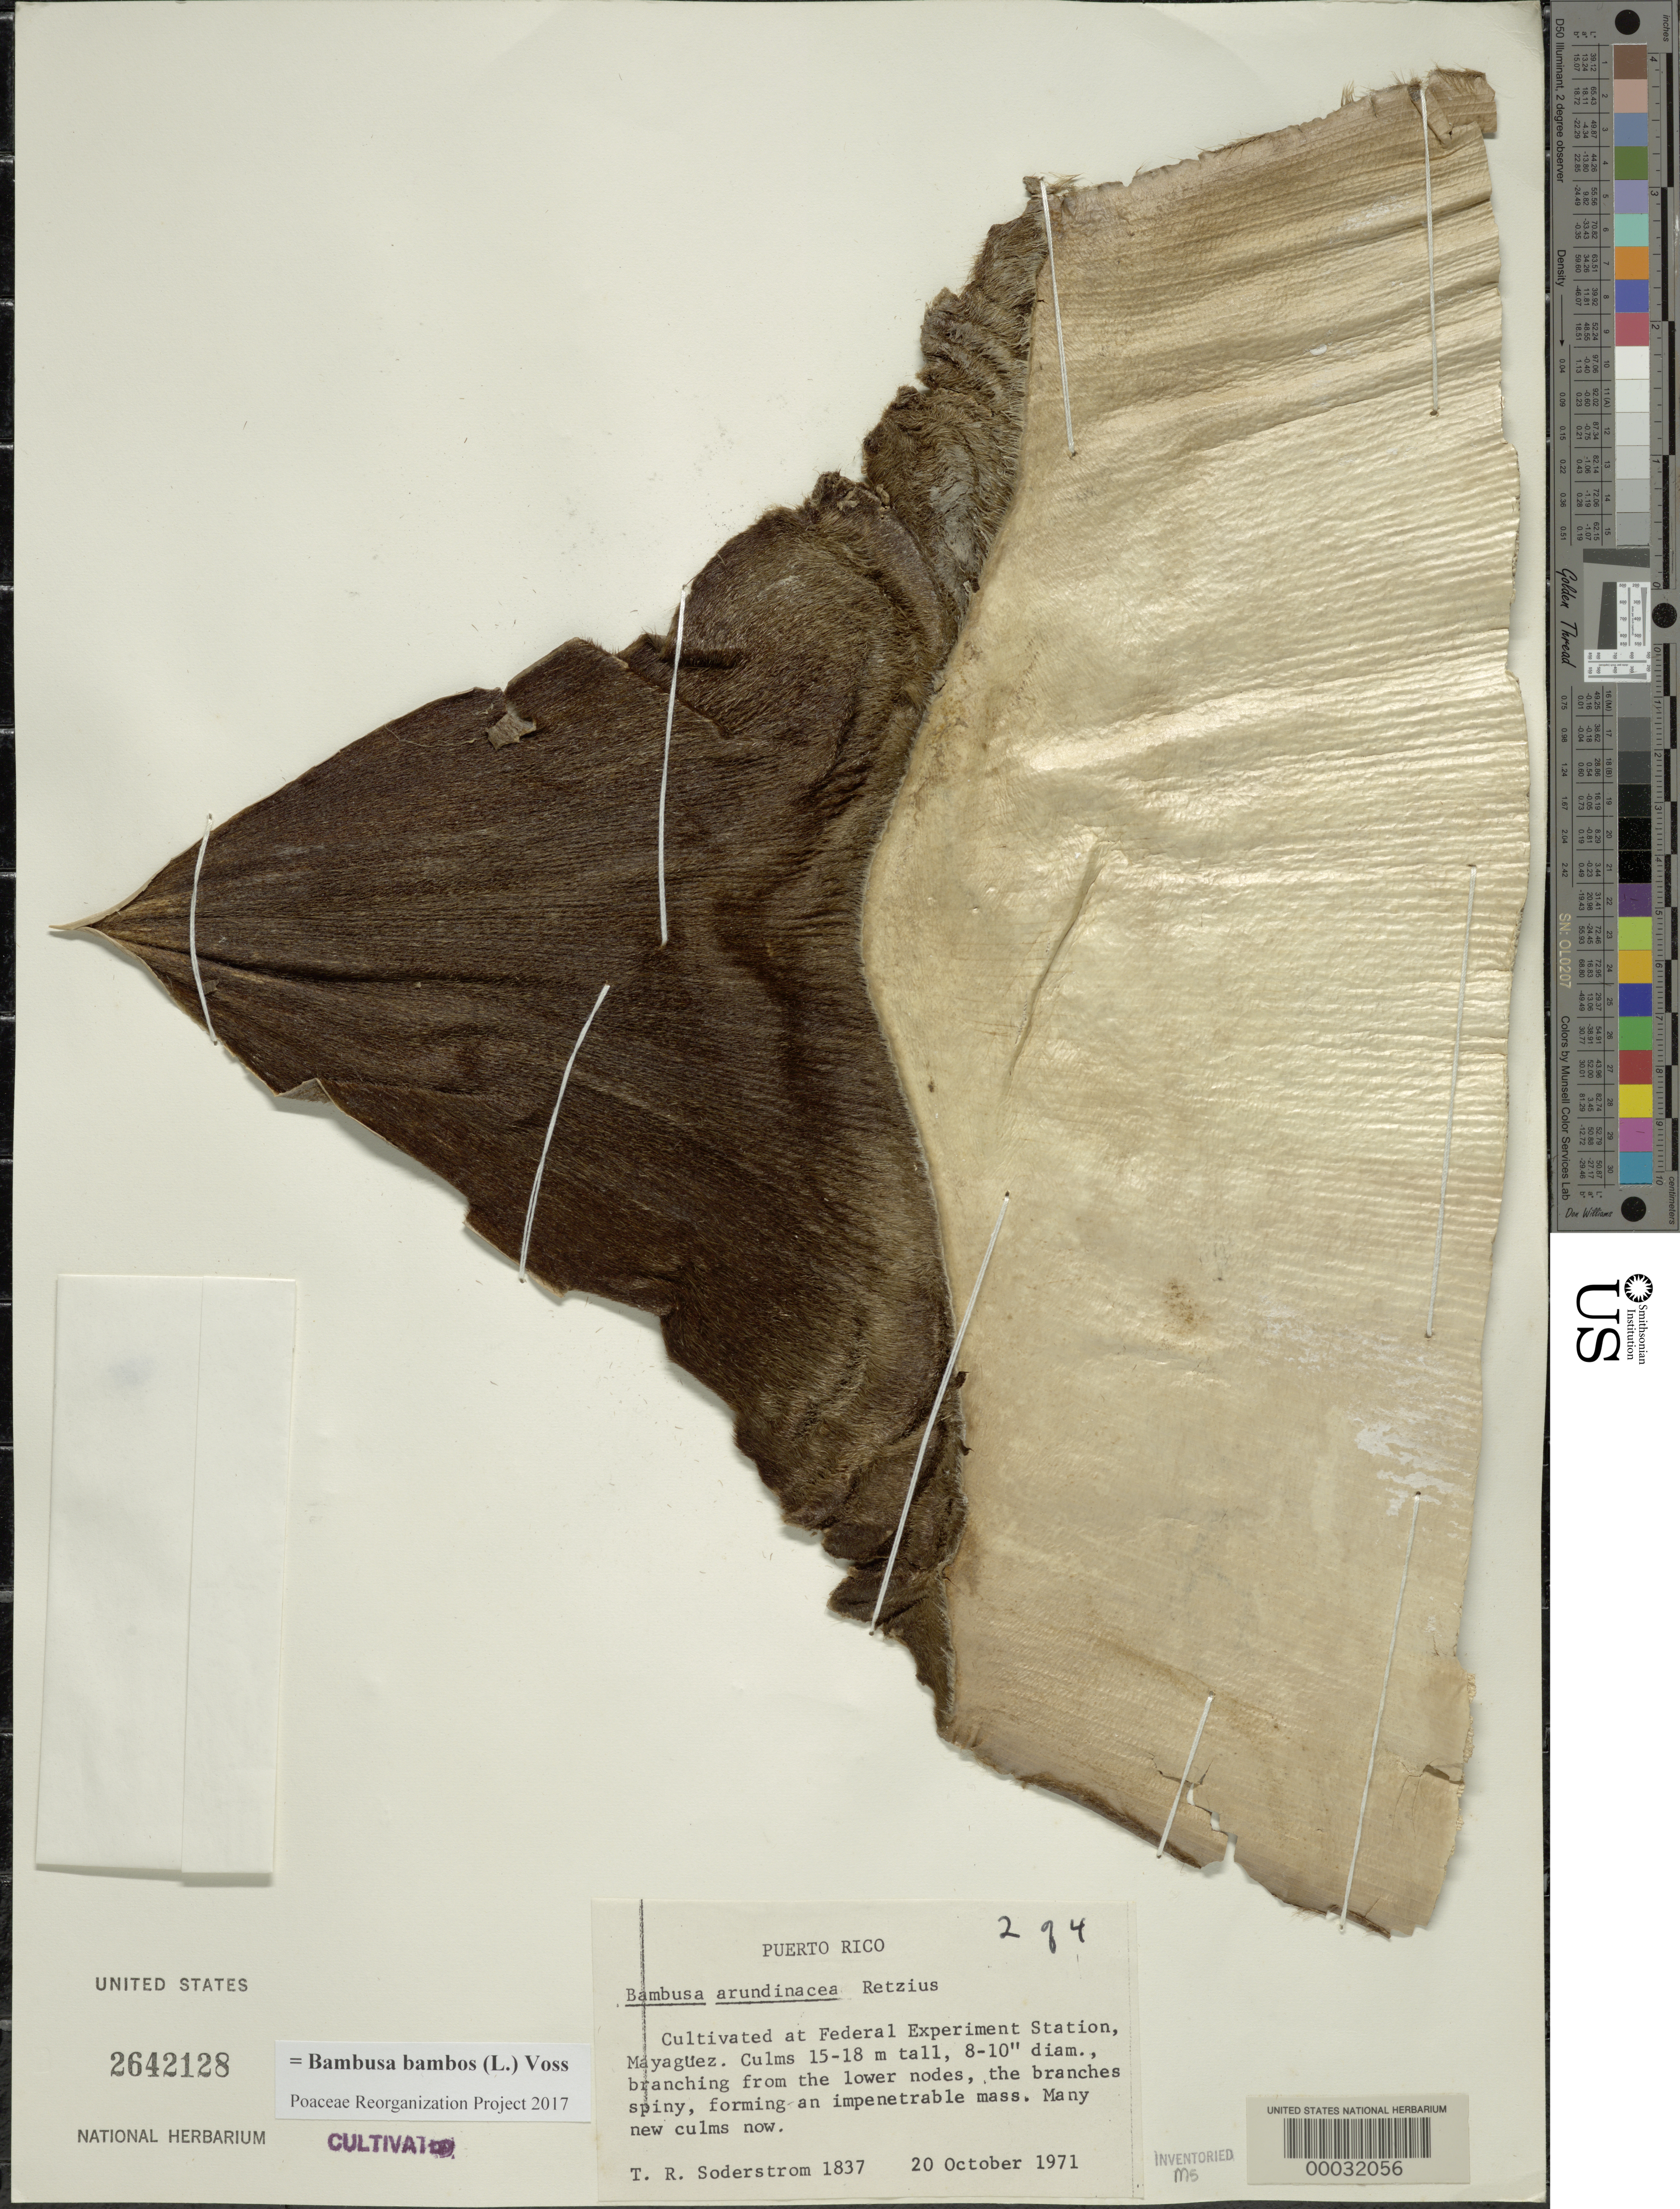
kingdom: Plantae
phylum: Tracheophyta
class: Liliopsida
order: Poales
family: Poaceae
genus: Bambusa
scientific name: Bambusa bambos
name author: (L.) Voss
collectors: T. R. Soderstrom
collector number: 1837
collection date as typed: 20 Oct 1971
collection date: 1971-10-20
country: Puerto Rico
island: Greater Antilles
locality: Federal Experimental Station-Mayaguez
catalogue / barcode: US 2642128